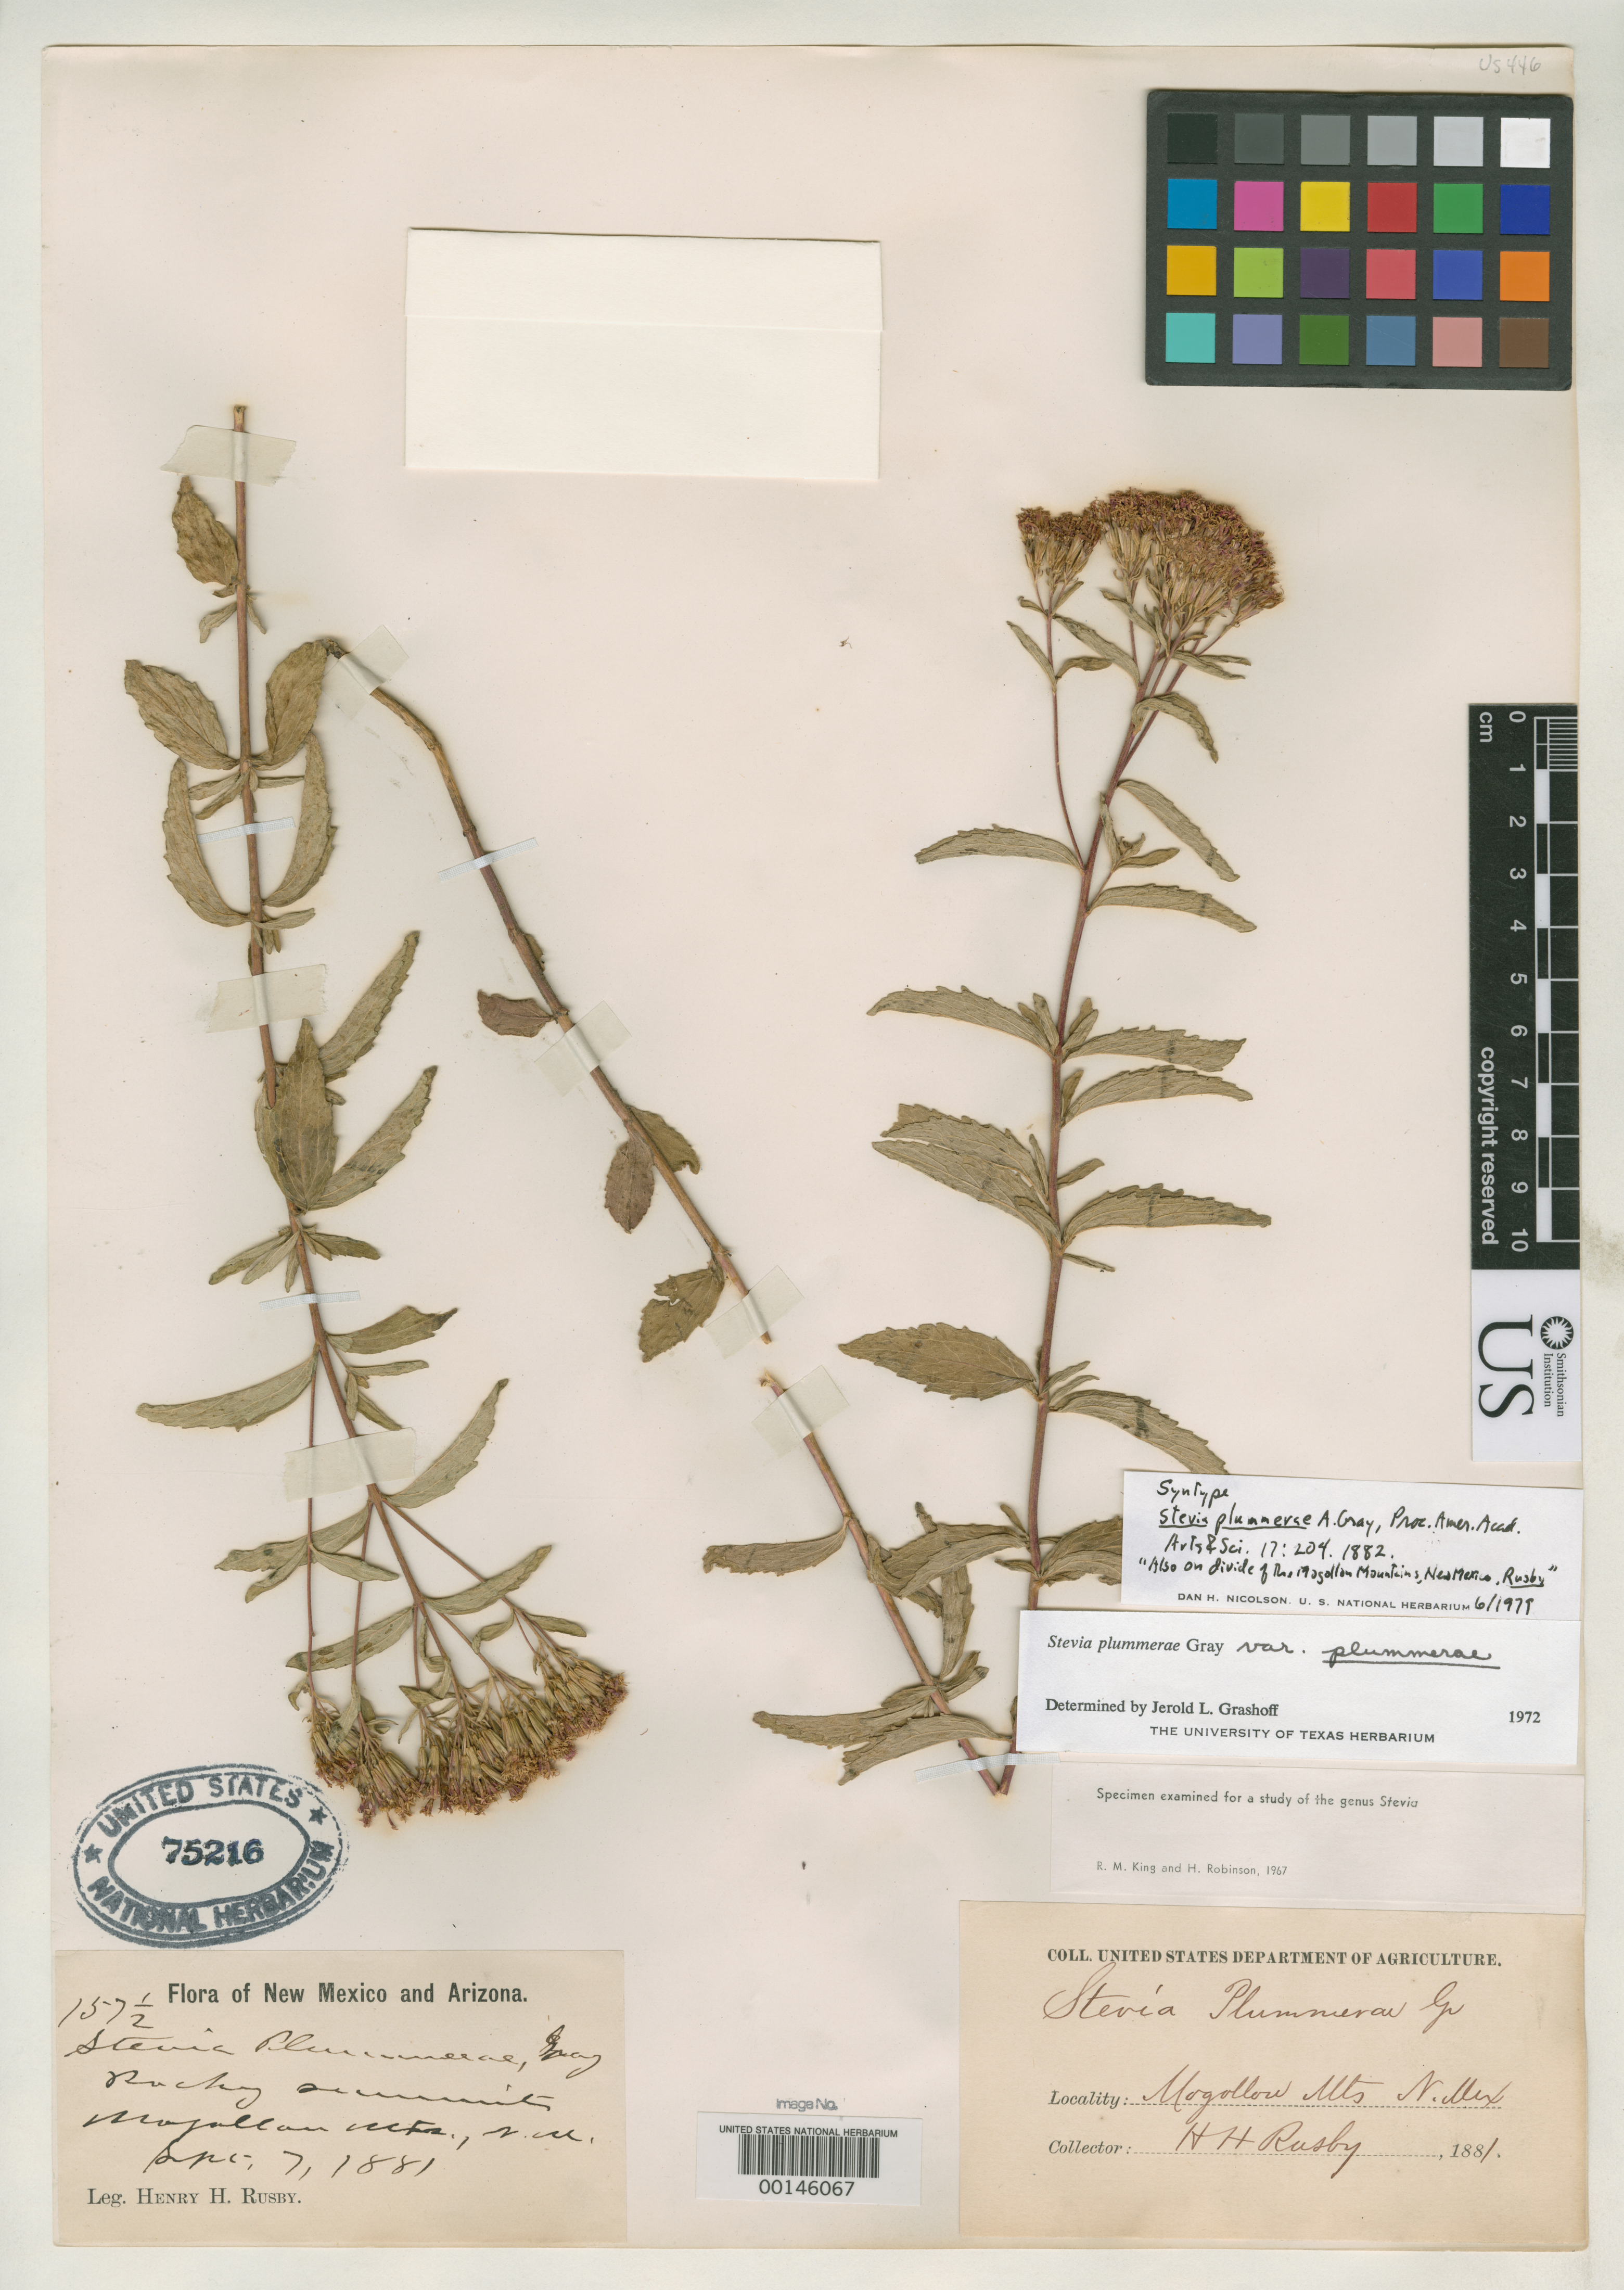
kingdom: Plantae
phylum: Tracheophyta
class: Magnoliopsida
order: Asterales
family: Asteraceae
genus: Stevia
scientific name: Stevia plummerae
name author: A. Gray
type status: Syntype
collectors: H. H. Rusby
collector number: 157 1/2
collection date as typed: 07 Sep 1882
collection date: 1882-09-07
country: United States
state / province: New Mexico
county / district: Catron / Grant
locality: Rocky summits of Mogollon Mountains.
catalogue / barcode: US 75216